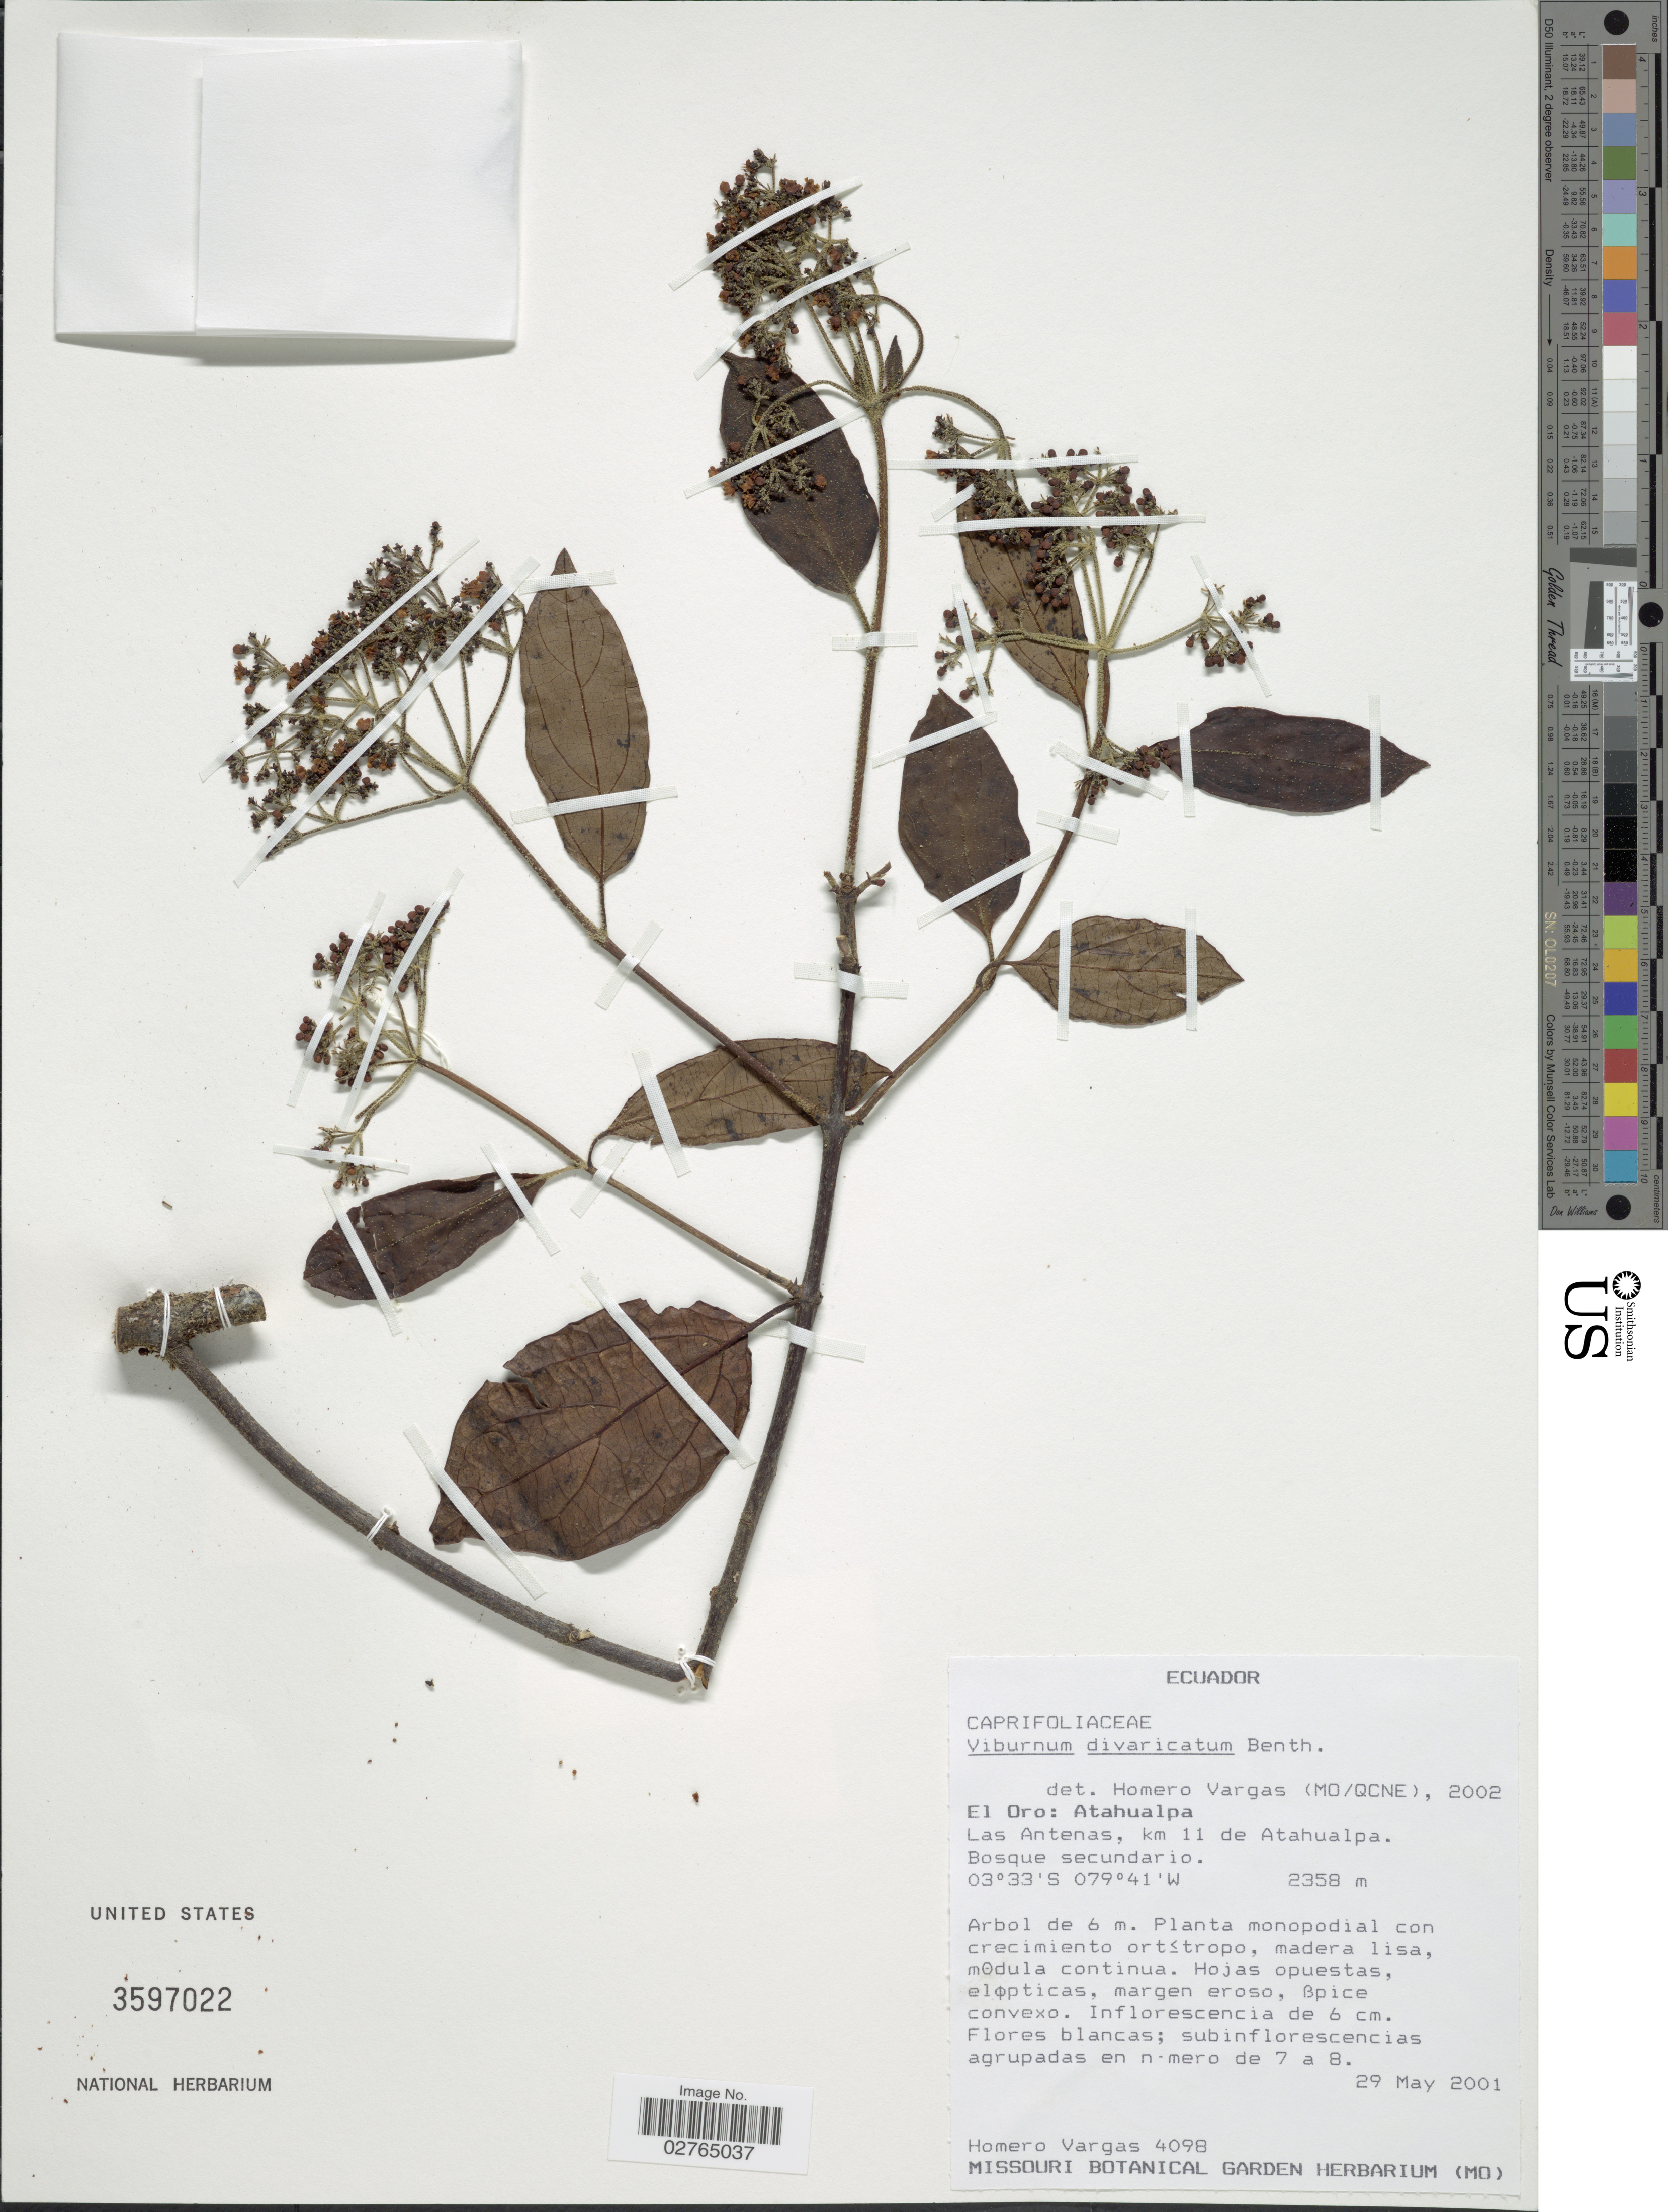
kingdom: Plantae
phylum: Tracheophyta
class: Magnoliopsida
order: Dipsacales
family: Viburnaceae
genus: Viburnum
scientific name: Viburnum divaricatum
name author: Benth.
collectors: H. Vargas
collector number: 4098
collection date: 2001-05-29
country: Ecuador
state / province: El Oro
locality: Atahualpa. Las Antenas, km 11 de Atahualpa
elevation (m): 2358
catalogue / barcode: US 3597022